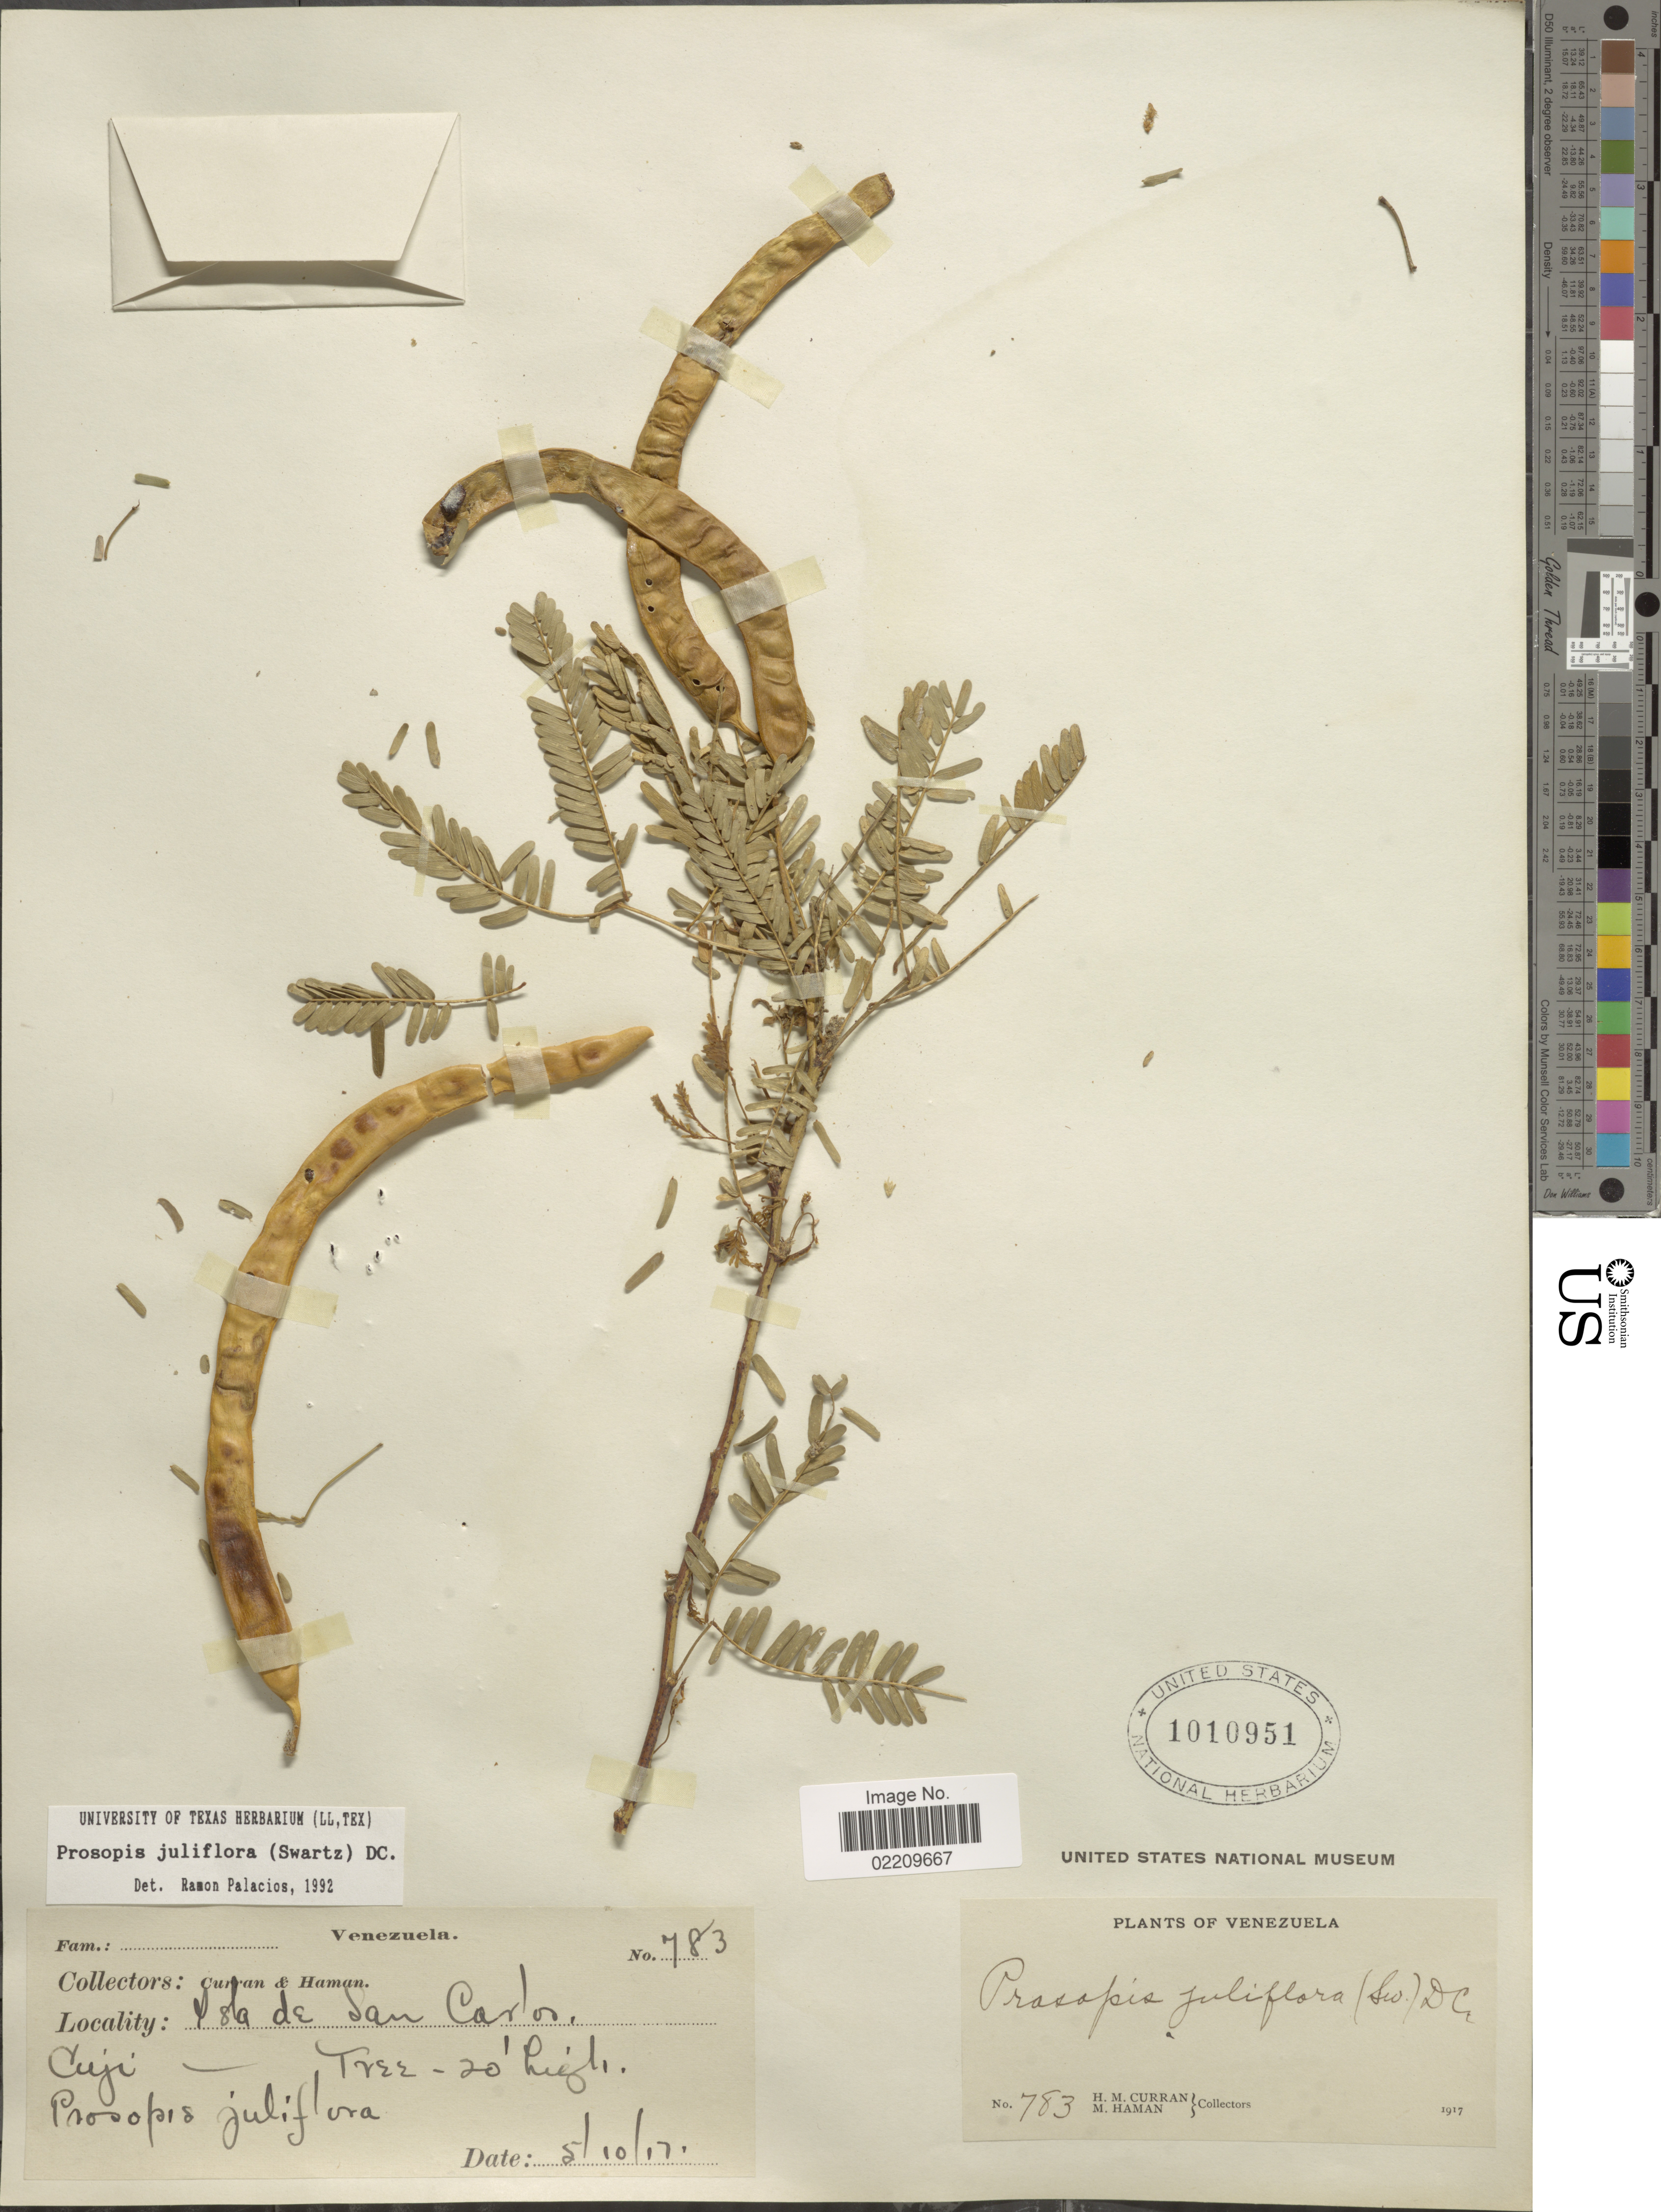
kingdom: Plantae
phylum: Tracheophyta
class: Magnoliopsida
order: Fabales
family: Fabaceae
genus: Neltuma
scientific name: Neltuma juliflora var. juliflora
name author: (Sw.) Raf.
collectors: H. M. Curran & M. Haman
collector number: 783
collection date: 1917-10-05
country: Venezuela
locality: Isla de San Carlos. Cuji.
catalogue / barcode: US 1010951